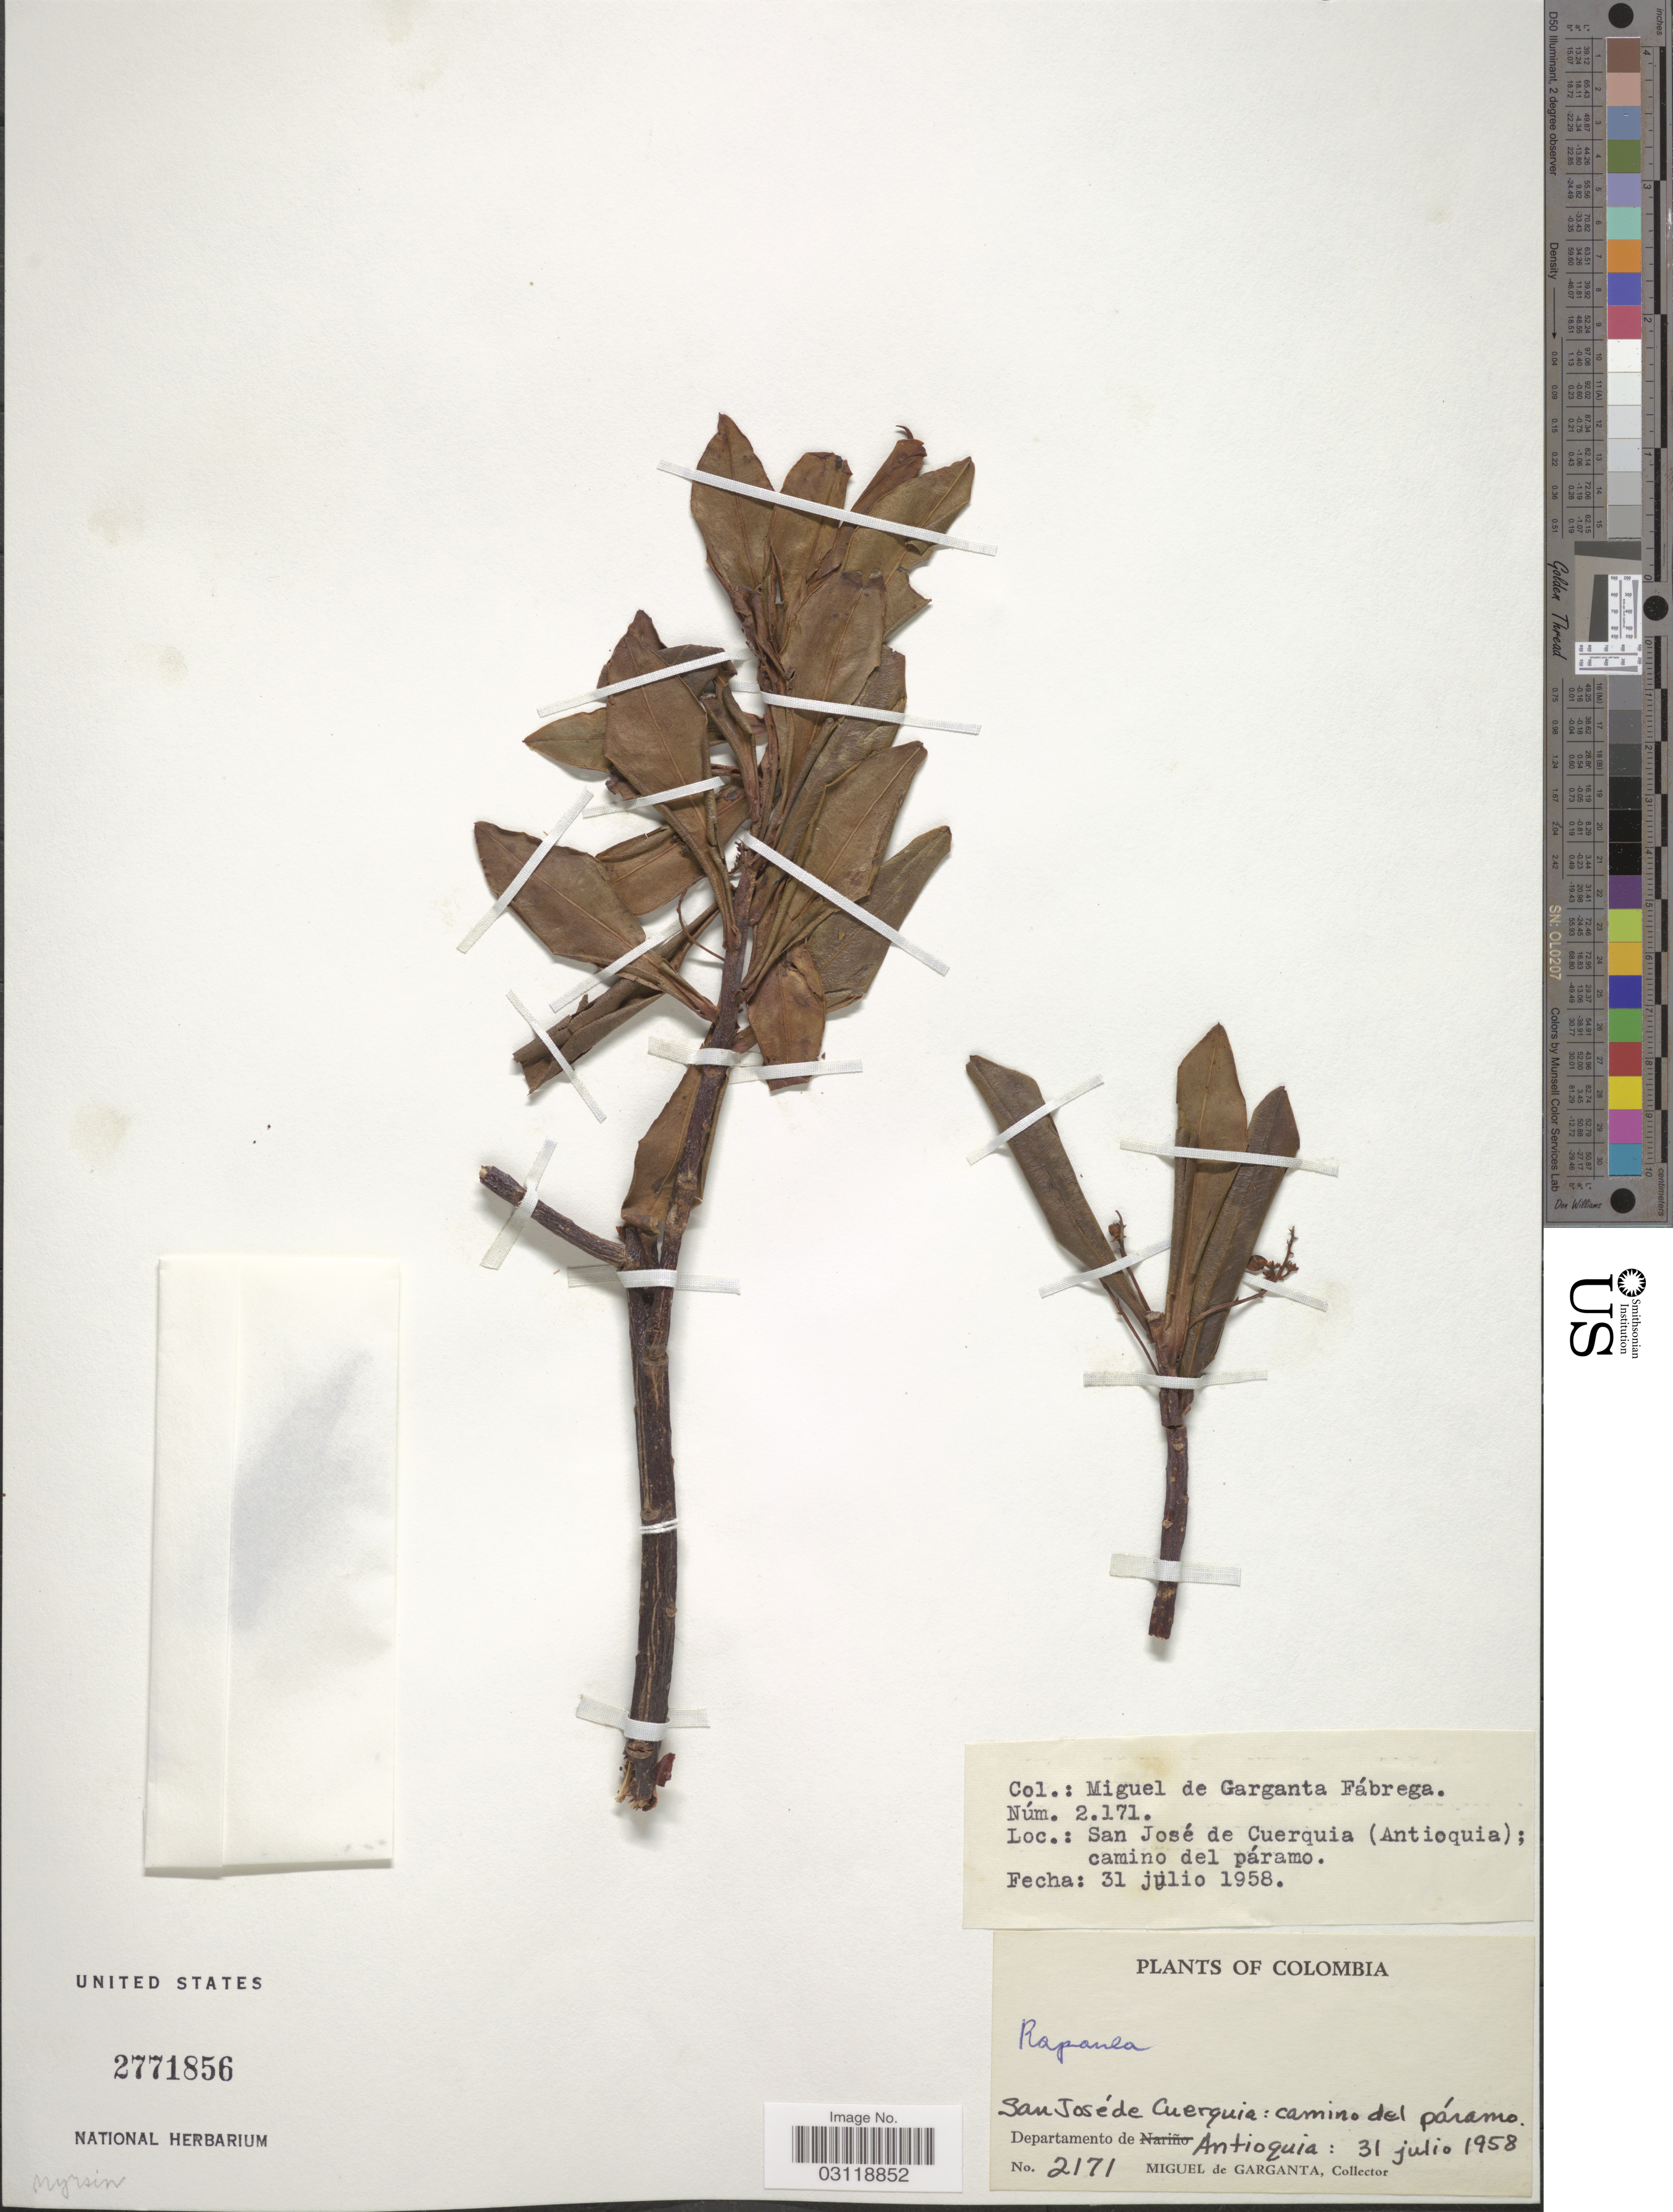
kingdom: Plantae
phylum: Tracheophyta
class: Magnoliopsida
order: Ericales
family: Primulaceae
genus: Rapanea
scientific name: Rapanea sp.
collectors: M. Fabrega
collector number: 2171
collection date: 1958-07-31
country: Colombia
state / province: Antioquia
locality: San José de Cuerquia; camino del páramo. Departamento de Antioquia.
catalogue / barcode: US 2771856